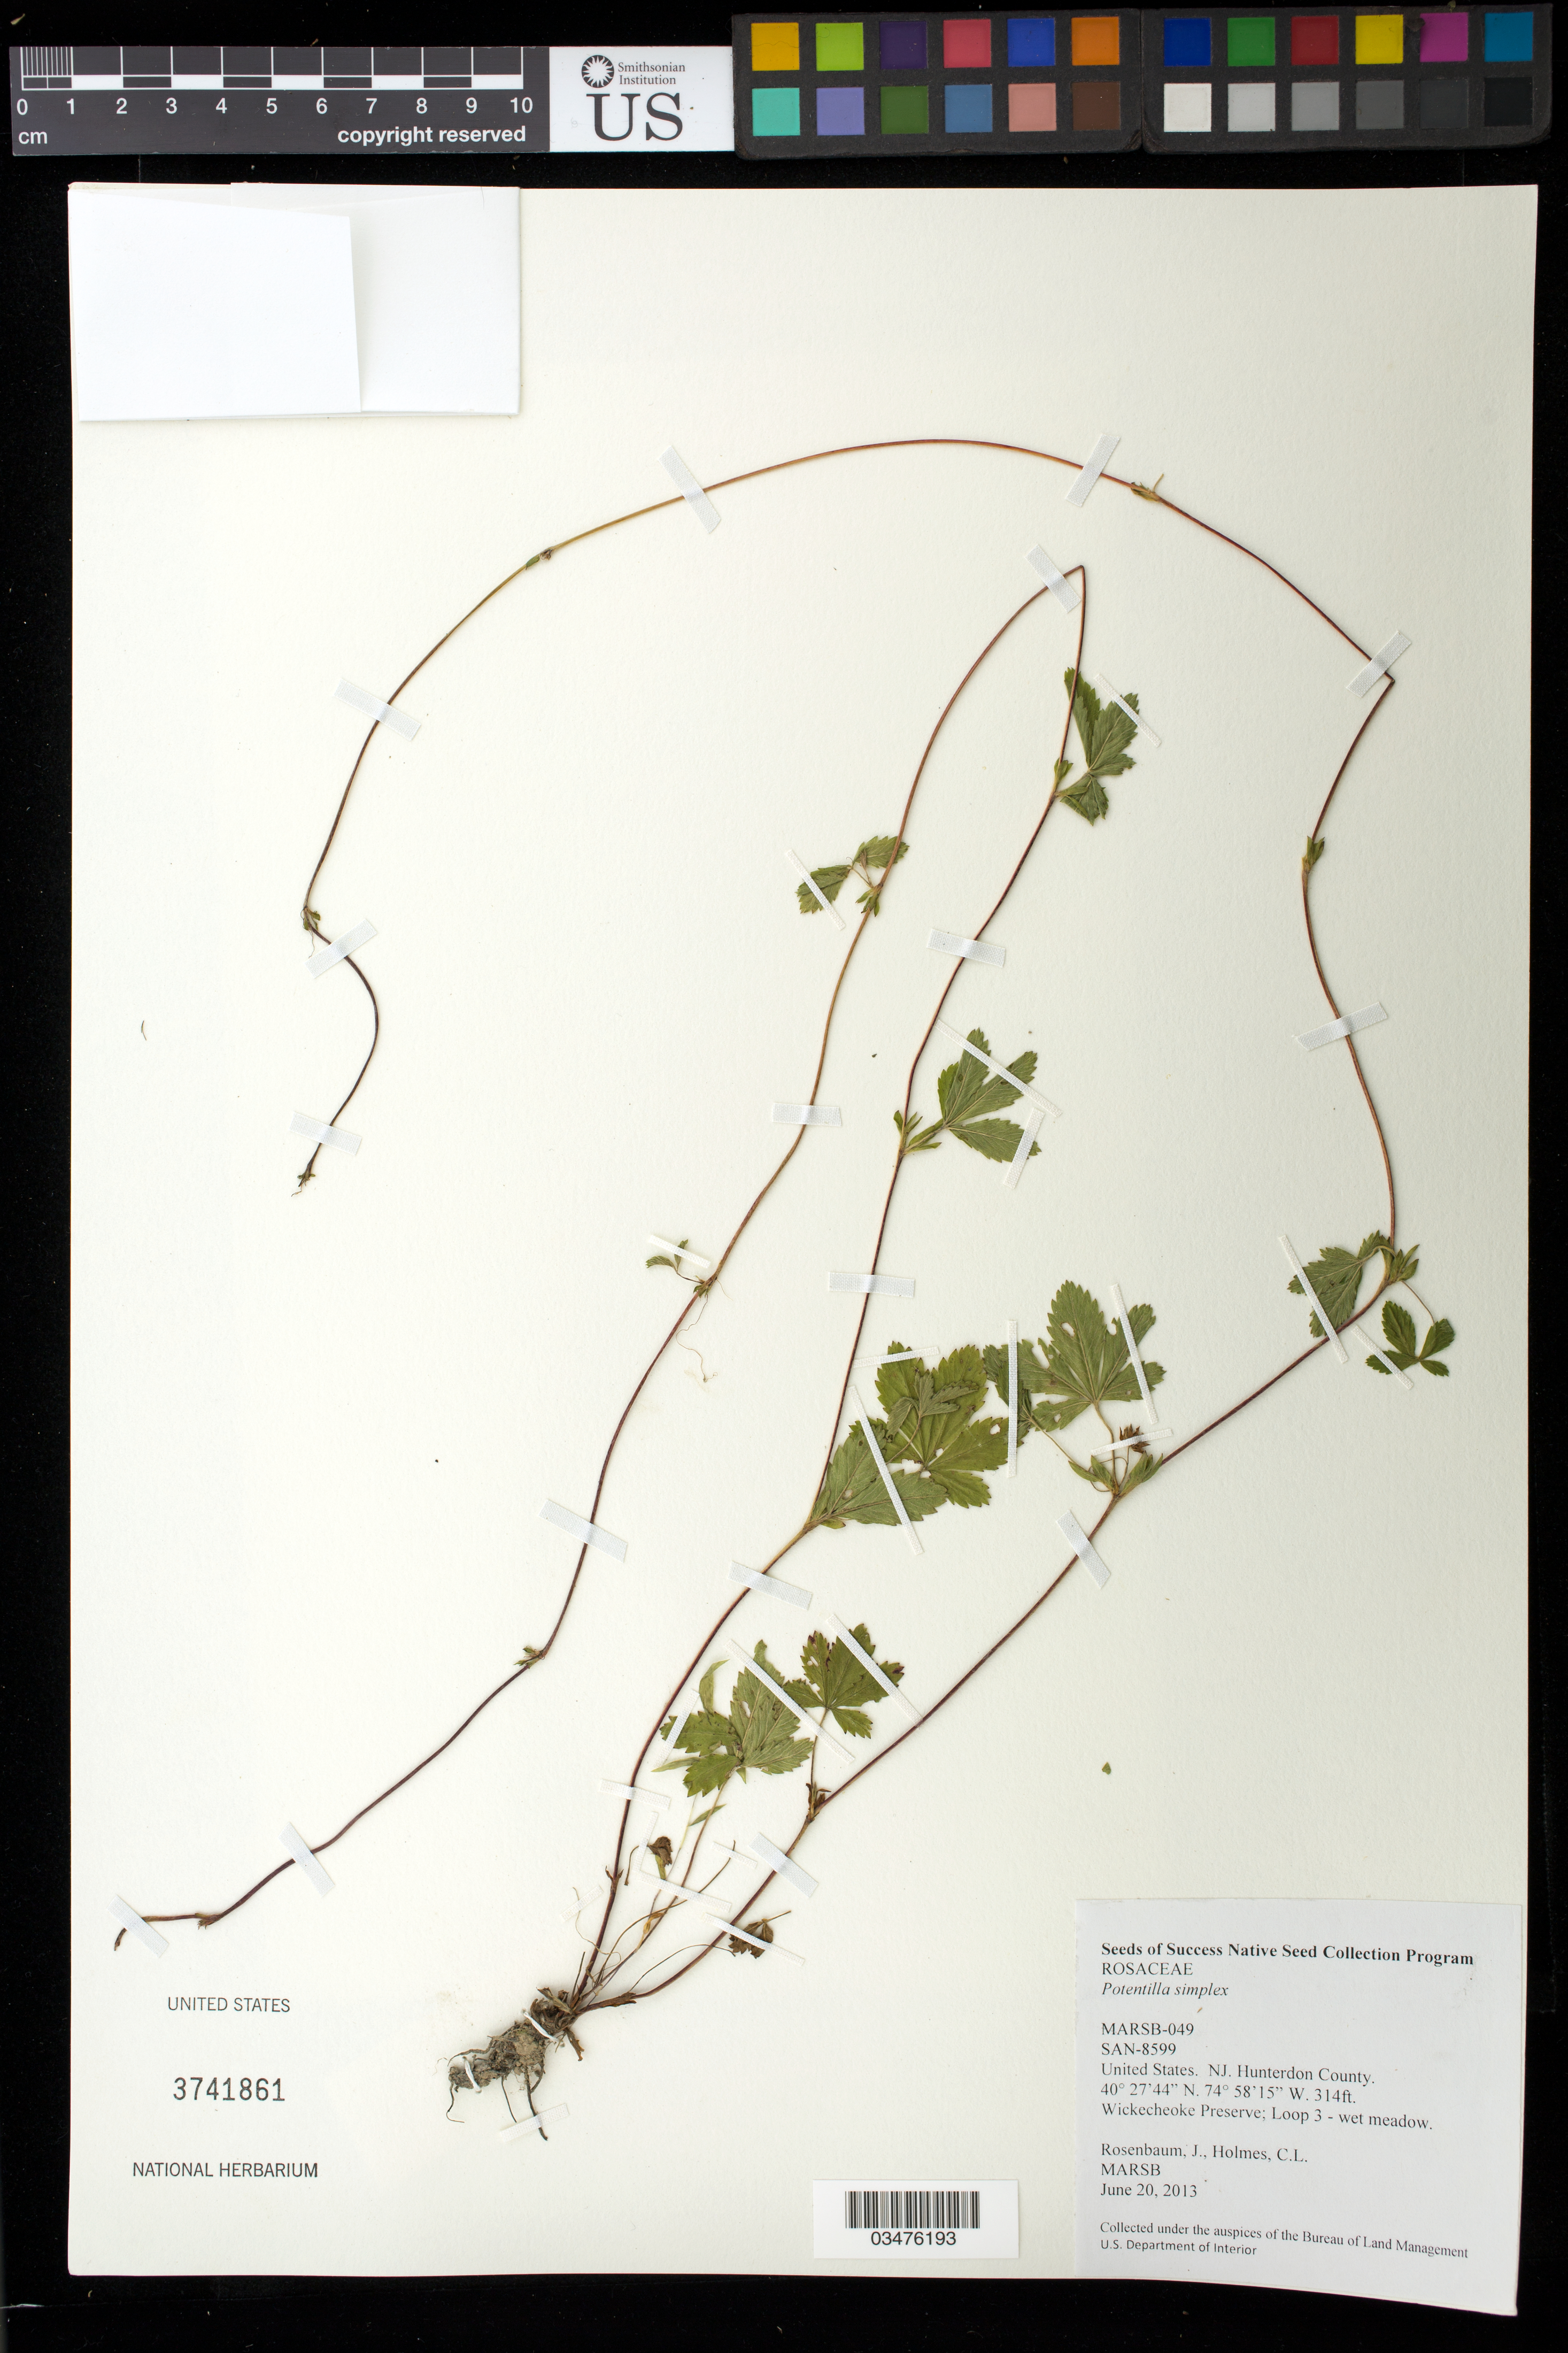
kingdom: Plantae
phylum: Tracheophyta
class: Magnoliopsida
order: Rosales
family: Rosaceae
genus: Potentilla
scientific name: Potentilla simplex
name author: Michx.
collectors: J. Rosenbaum & C. Holmes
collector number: MARSB-049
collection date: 2013-06-20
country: United States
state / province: New Jersey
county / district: Hunterdon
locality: Wickecheoke Preserve, Loop 3- wet meadow.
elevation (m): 96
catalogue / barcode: US 3741861